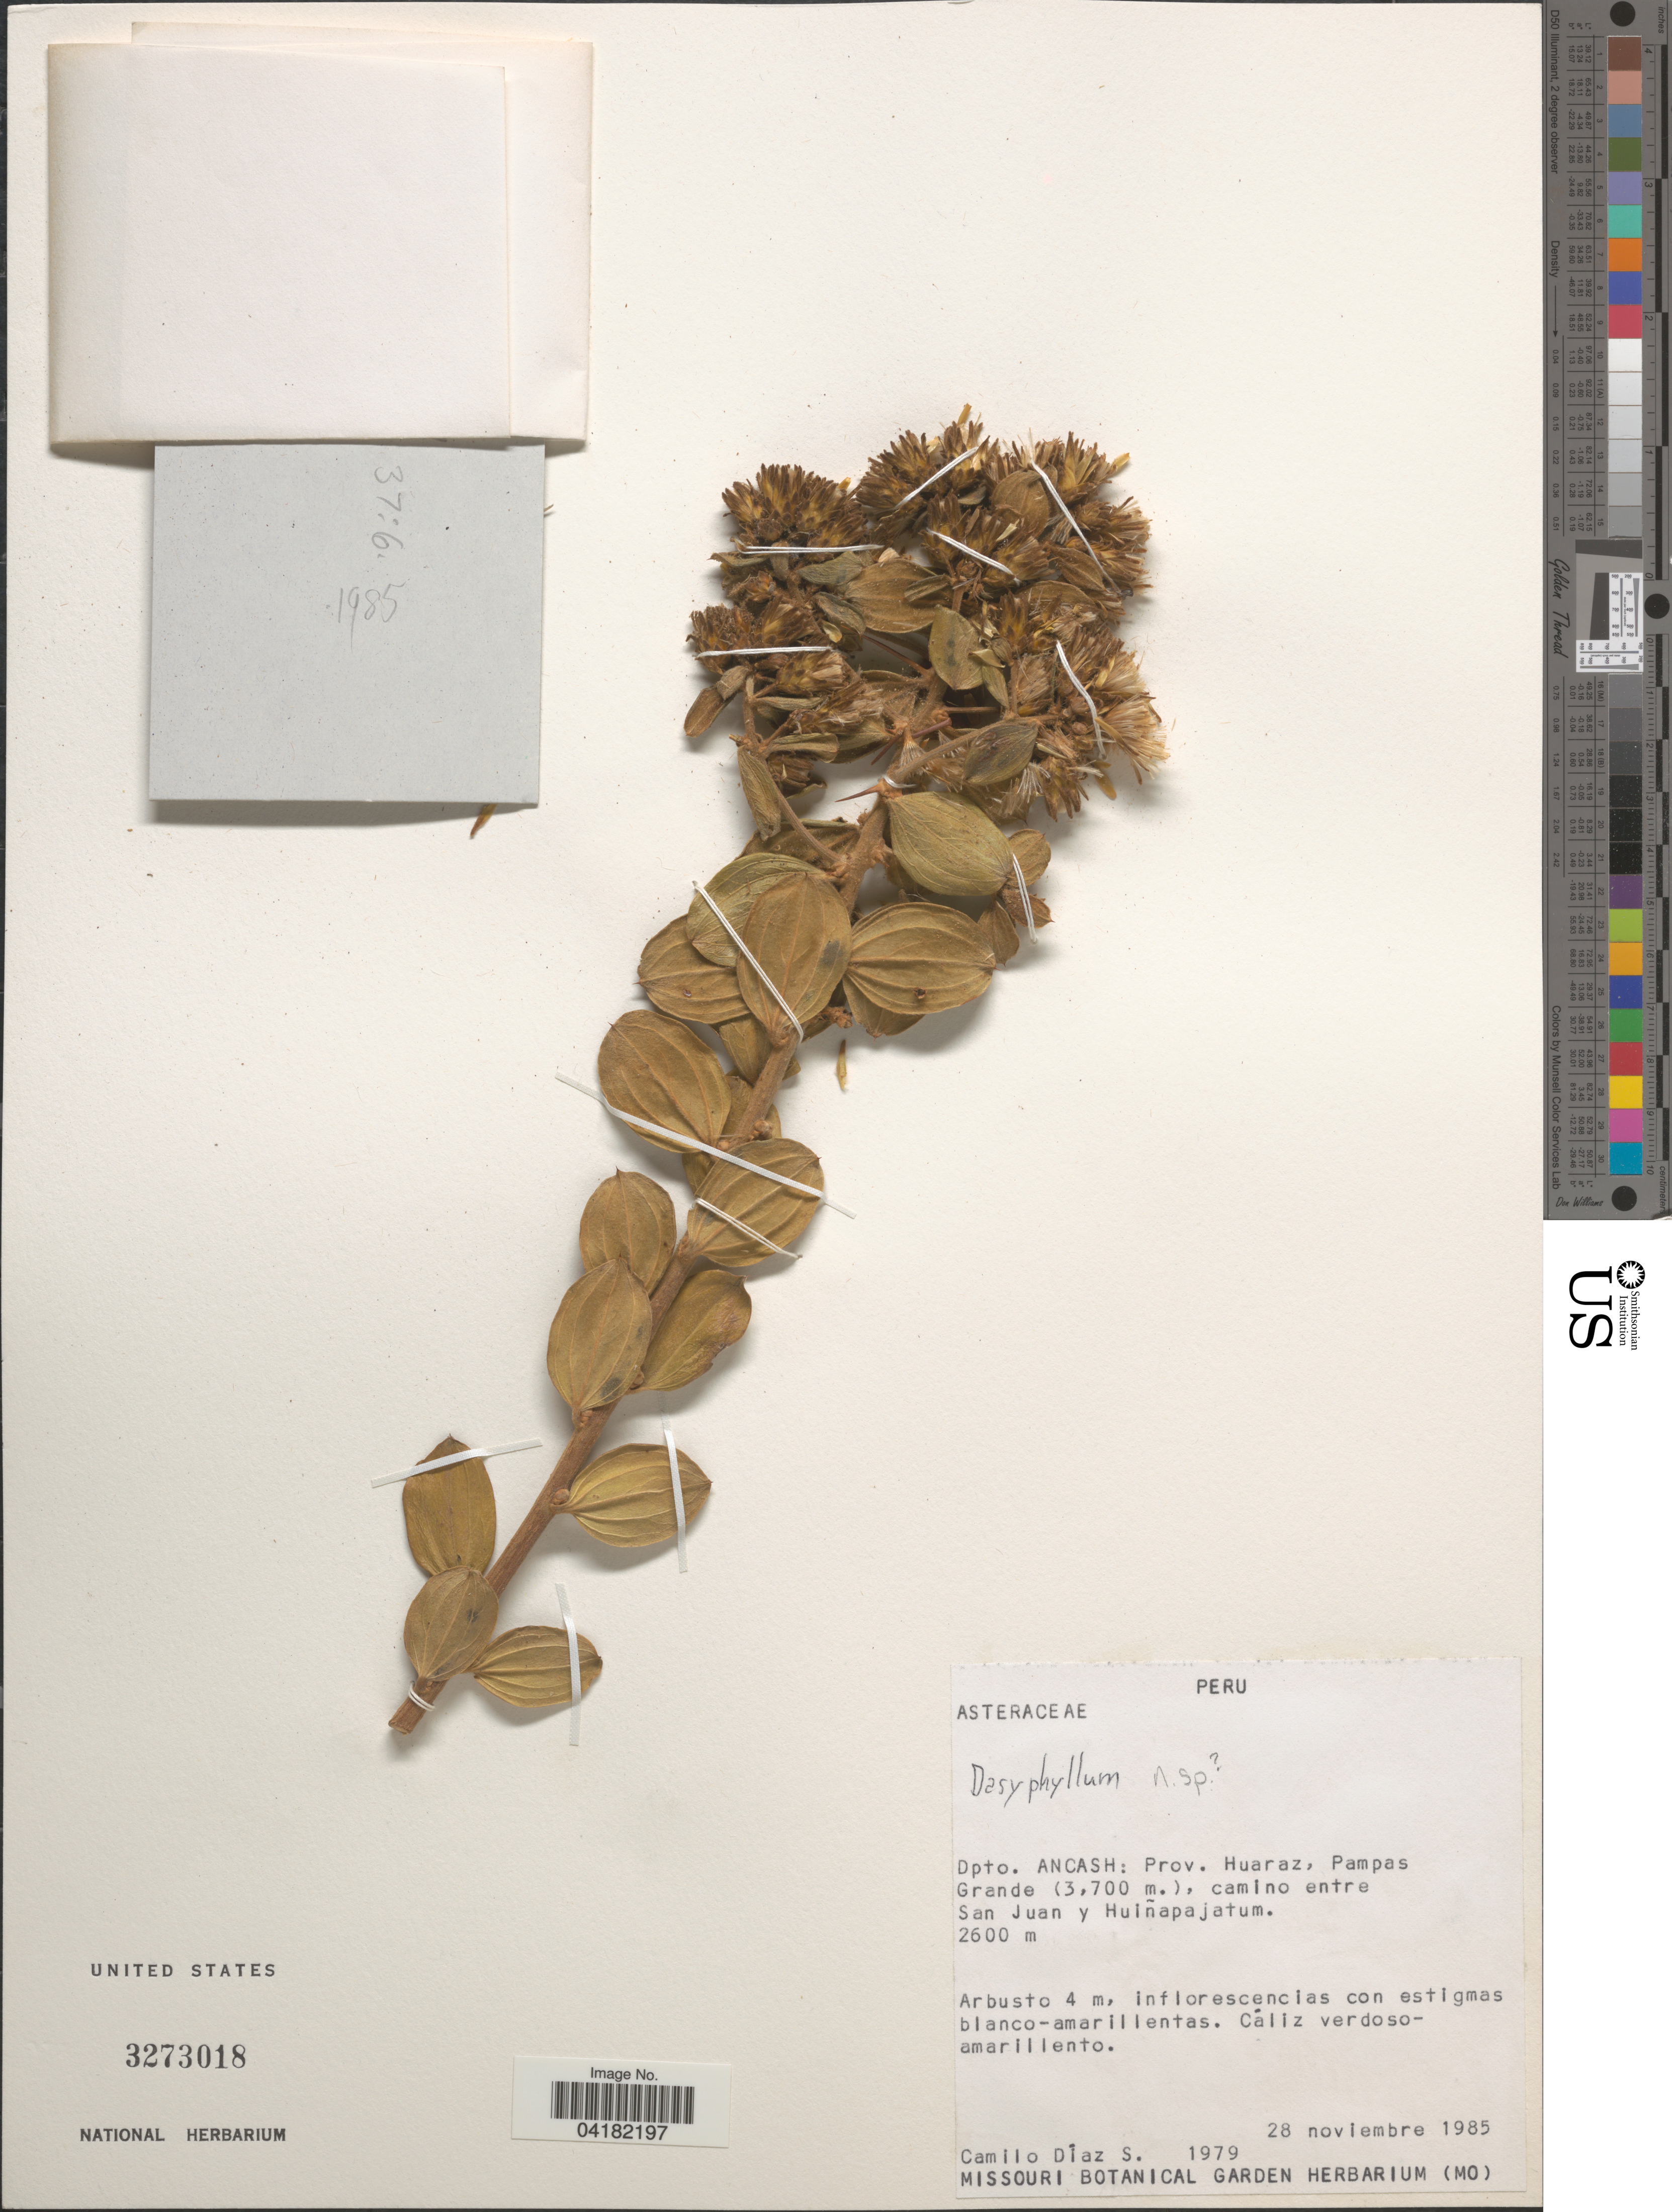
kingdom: Plantae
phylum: Tracheophyta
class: Magnoliopsida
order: Asterales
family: Asteraceae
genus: Dasyphyllum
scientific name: Dasyphyllum sp.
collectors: C. Díaz S.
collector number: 1979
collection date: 1985-11-28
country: Peru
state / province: Ancash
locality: Dpto. Ancash: Prov. Huaraz, Pampas Grande (3,700 m.), camino entre San Juan y Huiñapajatum.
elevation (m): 2600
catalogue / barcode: US 3273018